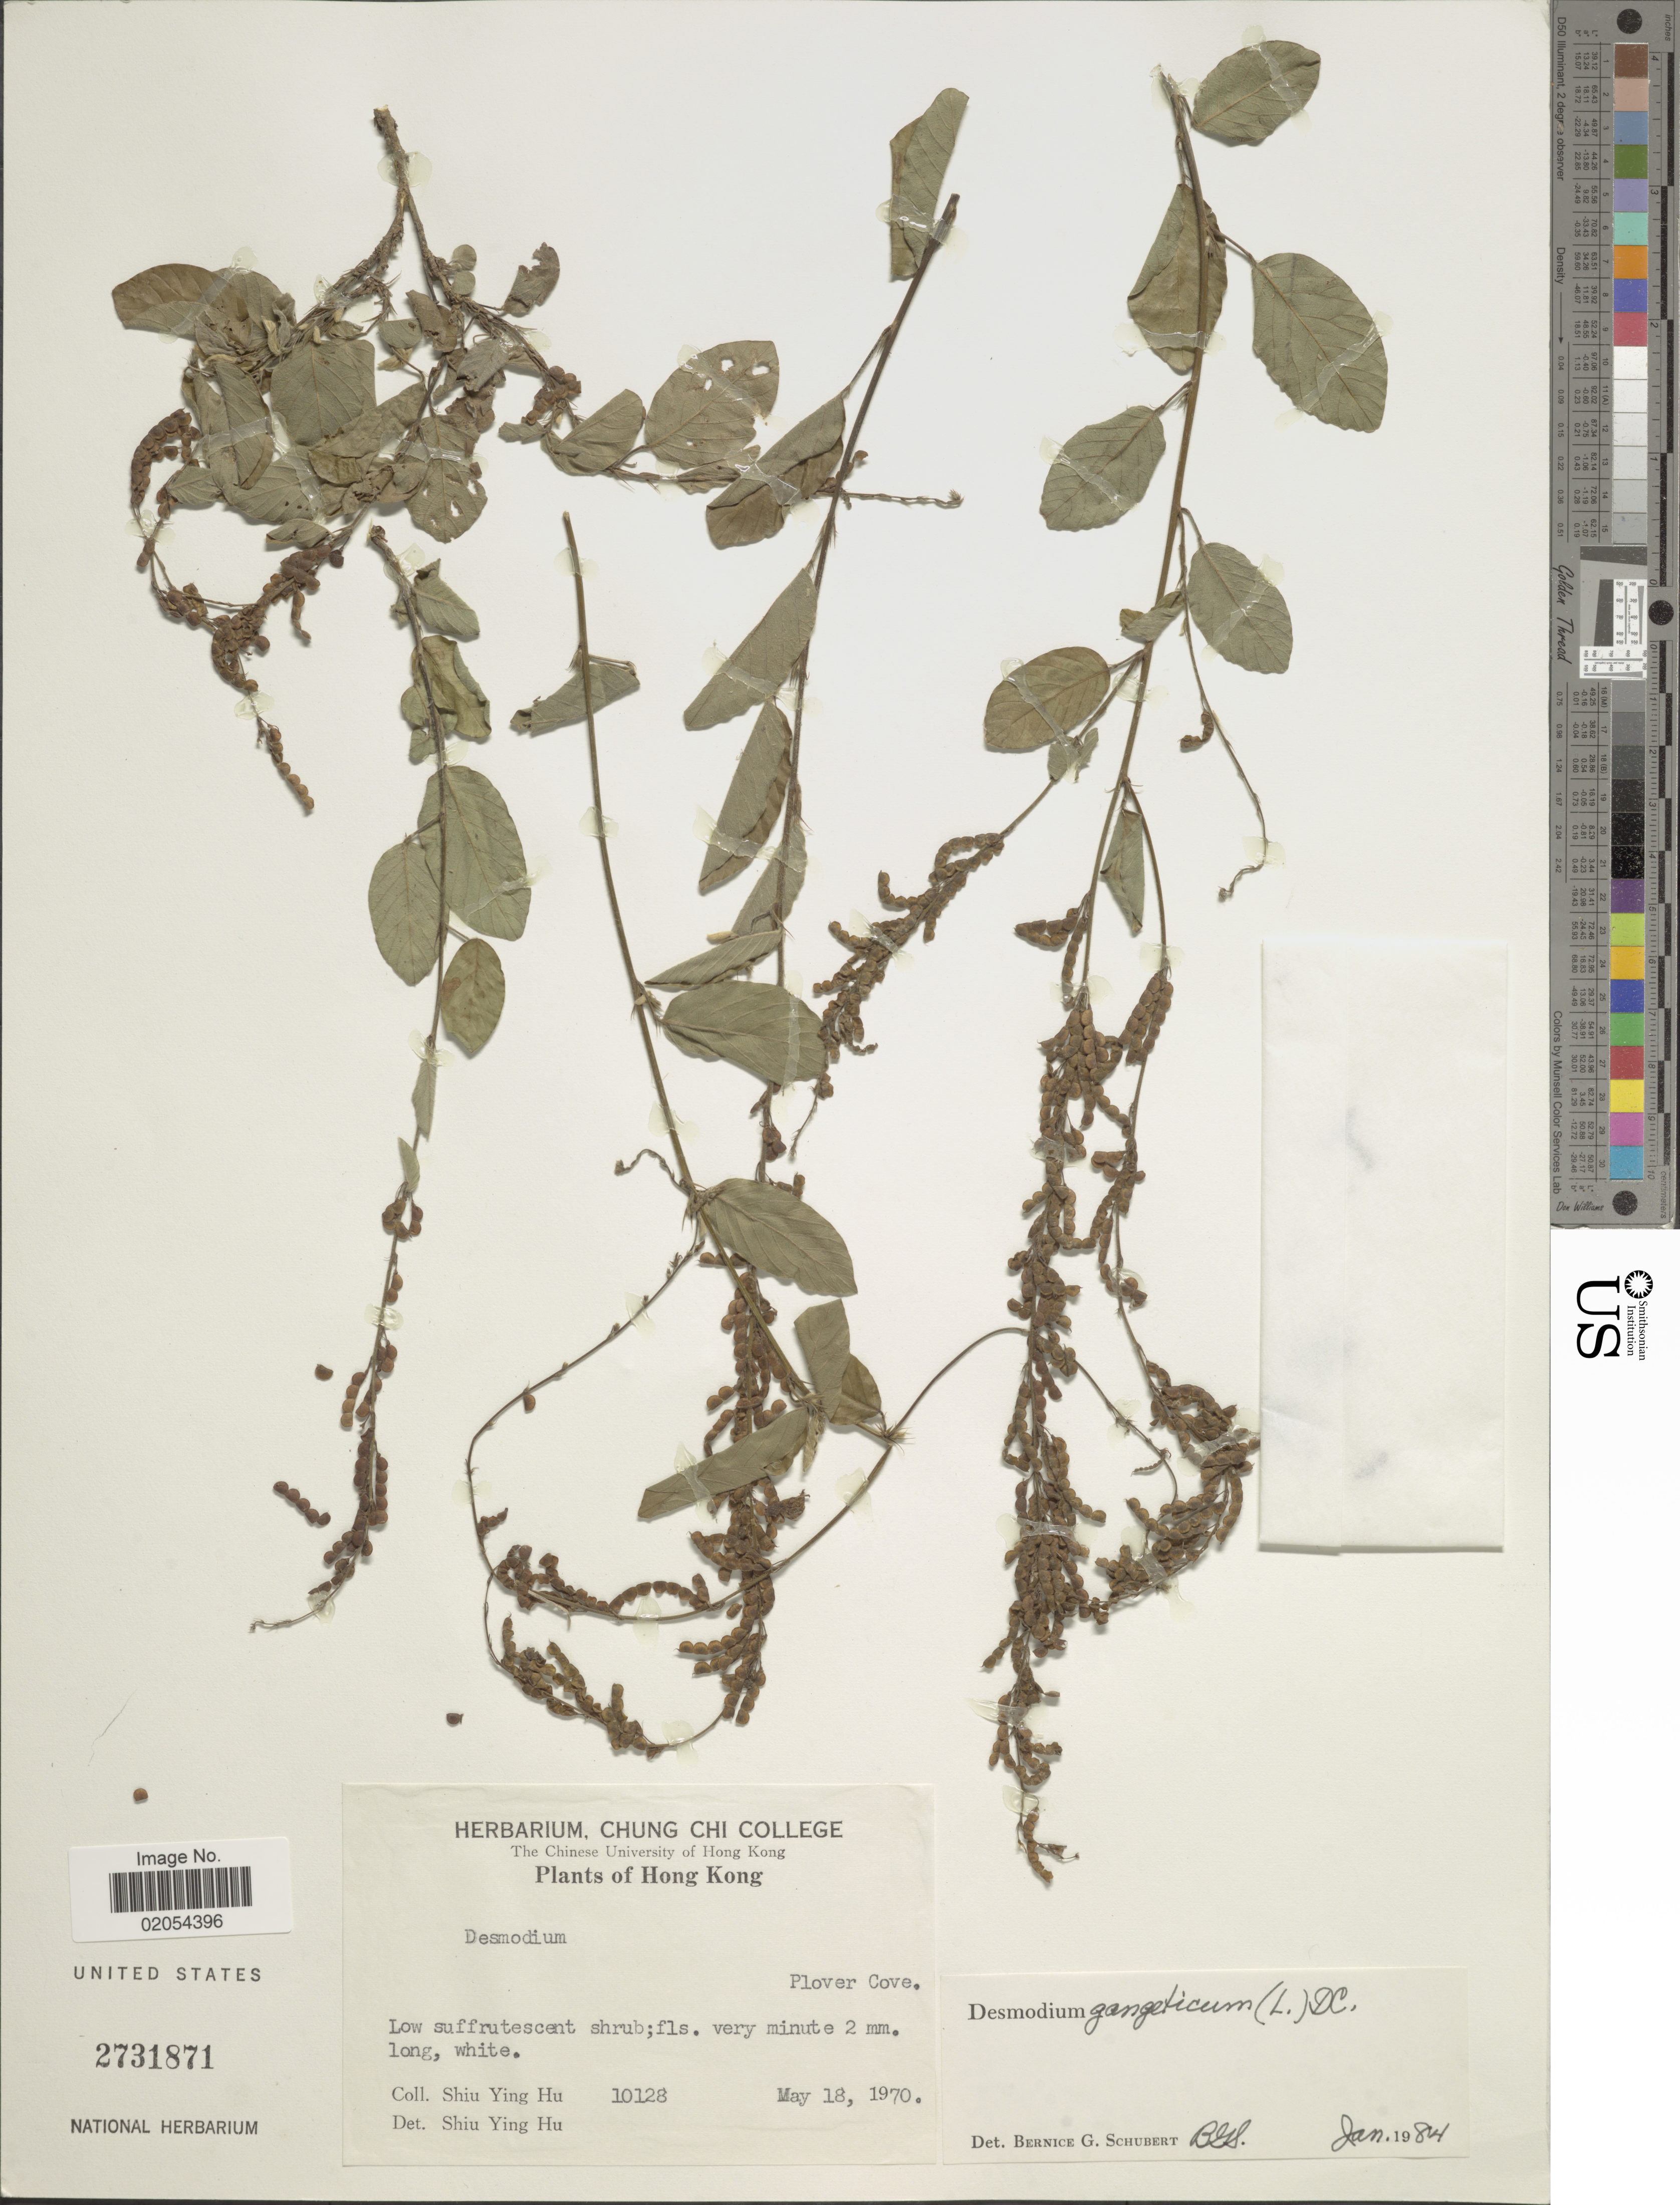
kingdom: Plantae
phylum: Tracheophyta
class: Magnoliopsida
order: Fabales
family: Fabaceae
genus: Pleurolobus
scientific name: Pleurolobus gangeticus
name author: (L.) J. St.-Hil. ex H. Ohashi & K. Ohashi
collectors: S. Y. Hu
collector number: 10128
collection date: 1970-05-18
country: China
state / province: Hong Kong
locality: Plover Cove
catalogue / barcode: US 2731871